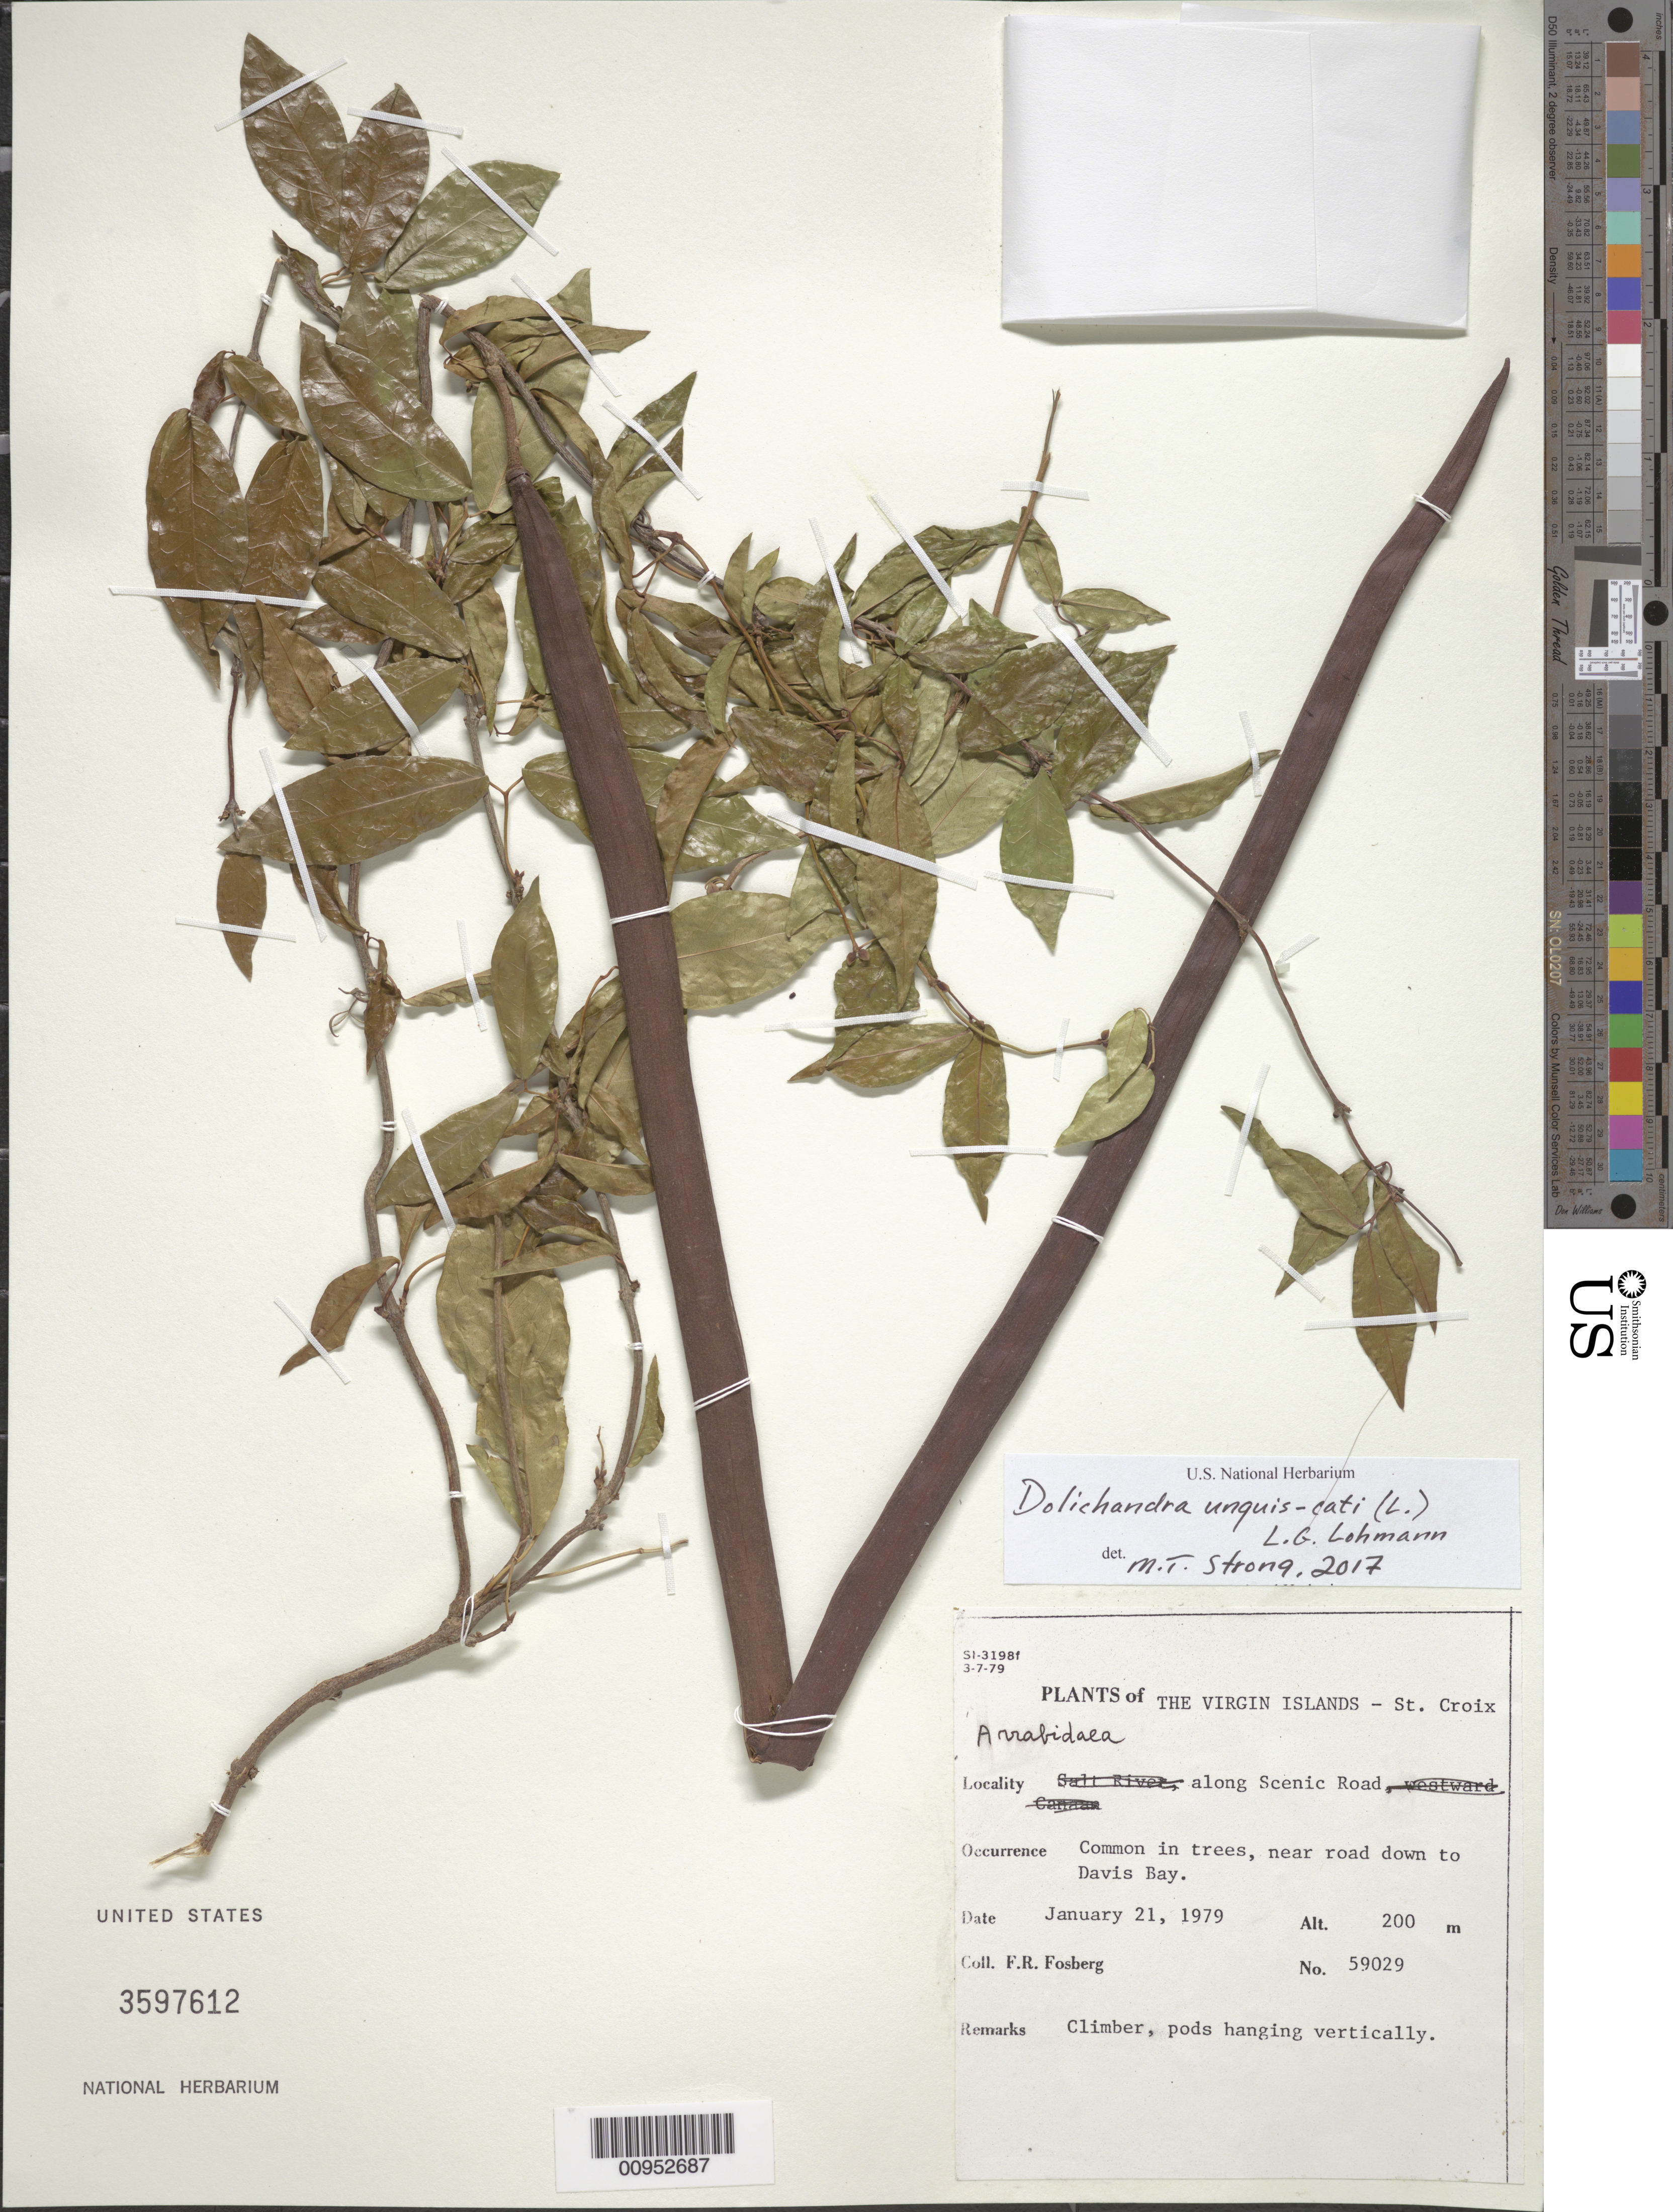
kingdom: Plantae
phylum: Tracheophyta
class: Magnoliopsida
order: Lamiales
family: Bignoniaceae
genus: Dolichandra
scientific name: Dolichandra unguis-cati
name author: (L.) L.G. Lohmann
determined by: Strong, Mark T., (BOT), Smithsonian Institution - National Museum of Natural History (UNITED STATES)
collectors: F. R. Fosberg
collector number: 59029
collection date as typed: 21 Jan 1979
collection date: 1979-01-21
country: U.S. Virgin Islands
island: St. Croix I.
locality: Along Scenic Road, near road down to Davis Bay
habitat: Common in trees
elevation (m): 200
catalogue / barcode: US 3597612